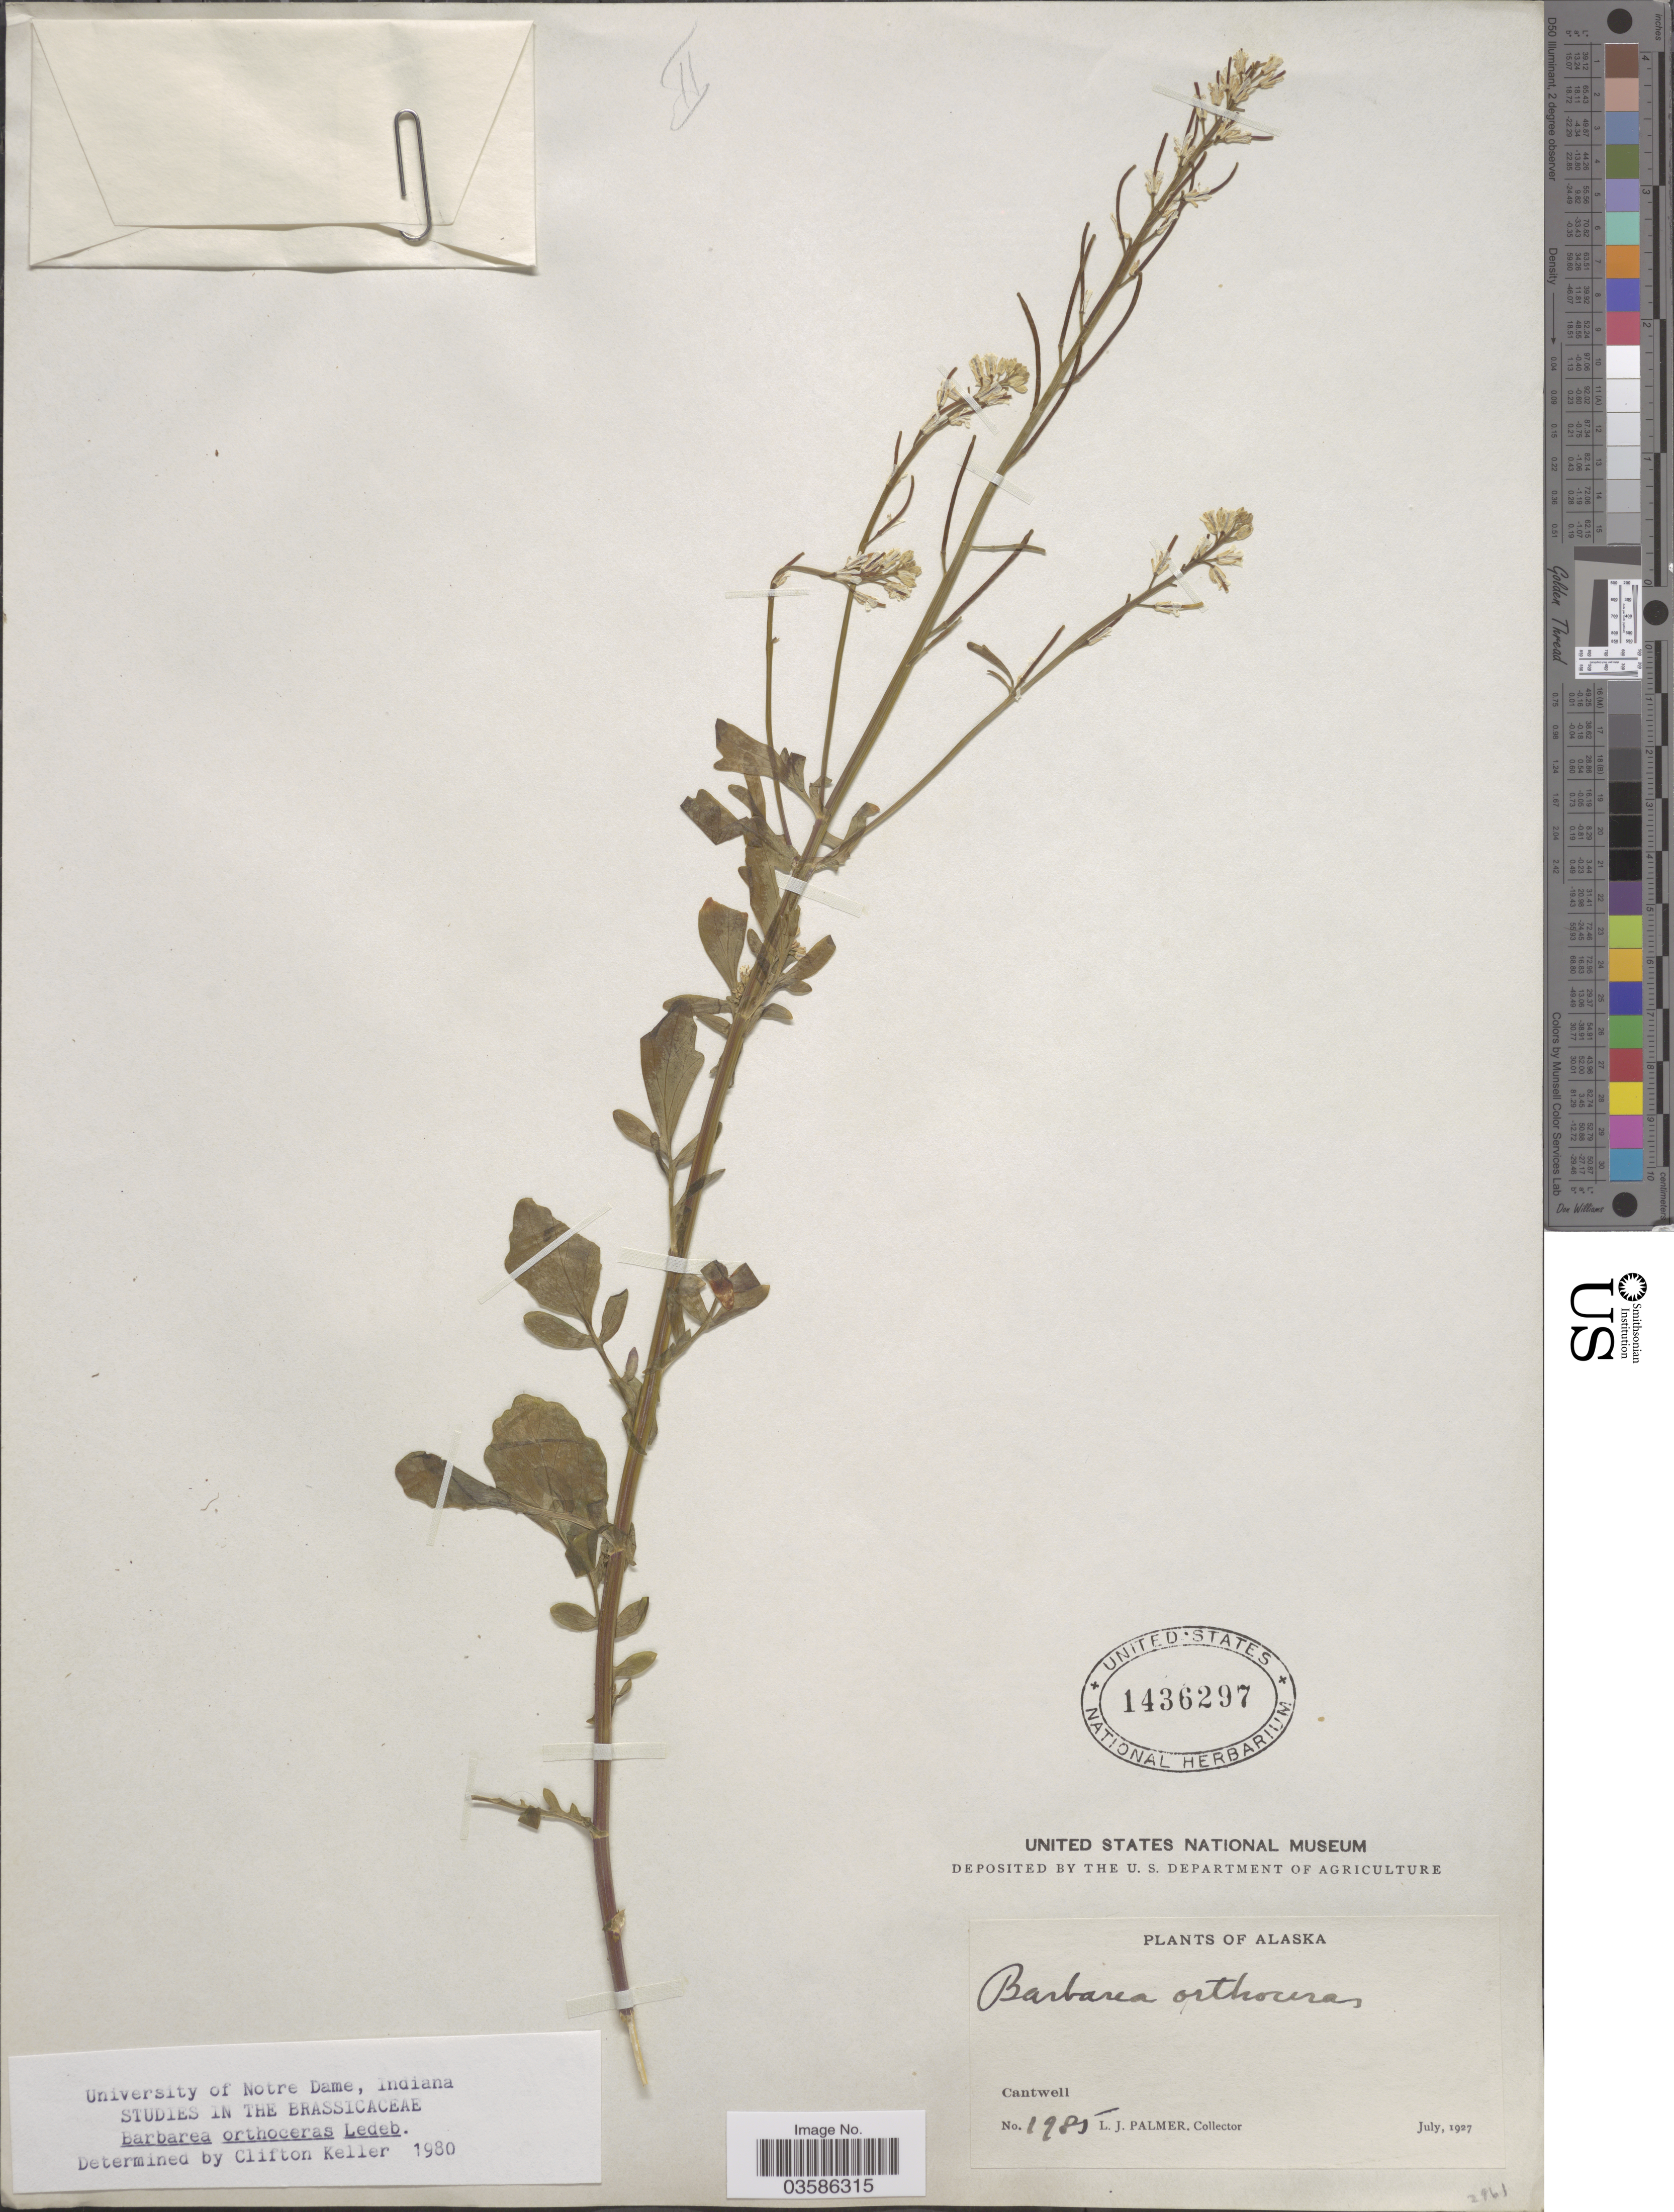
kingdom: Plantae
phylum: Tracheophyta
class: Magnoliopsida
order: Brassicales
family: Brassicaceae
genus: Barbarea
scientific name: Barbarea orthoceras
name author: Ledeb.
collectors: L. J. Palmer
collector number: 1985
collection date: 1927-07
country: United States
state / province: Alaska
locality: Cantwell.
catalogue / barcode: US 1436297